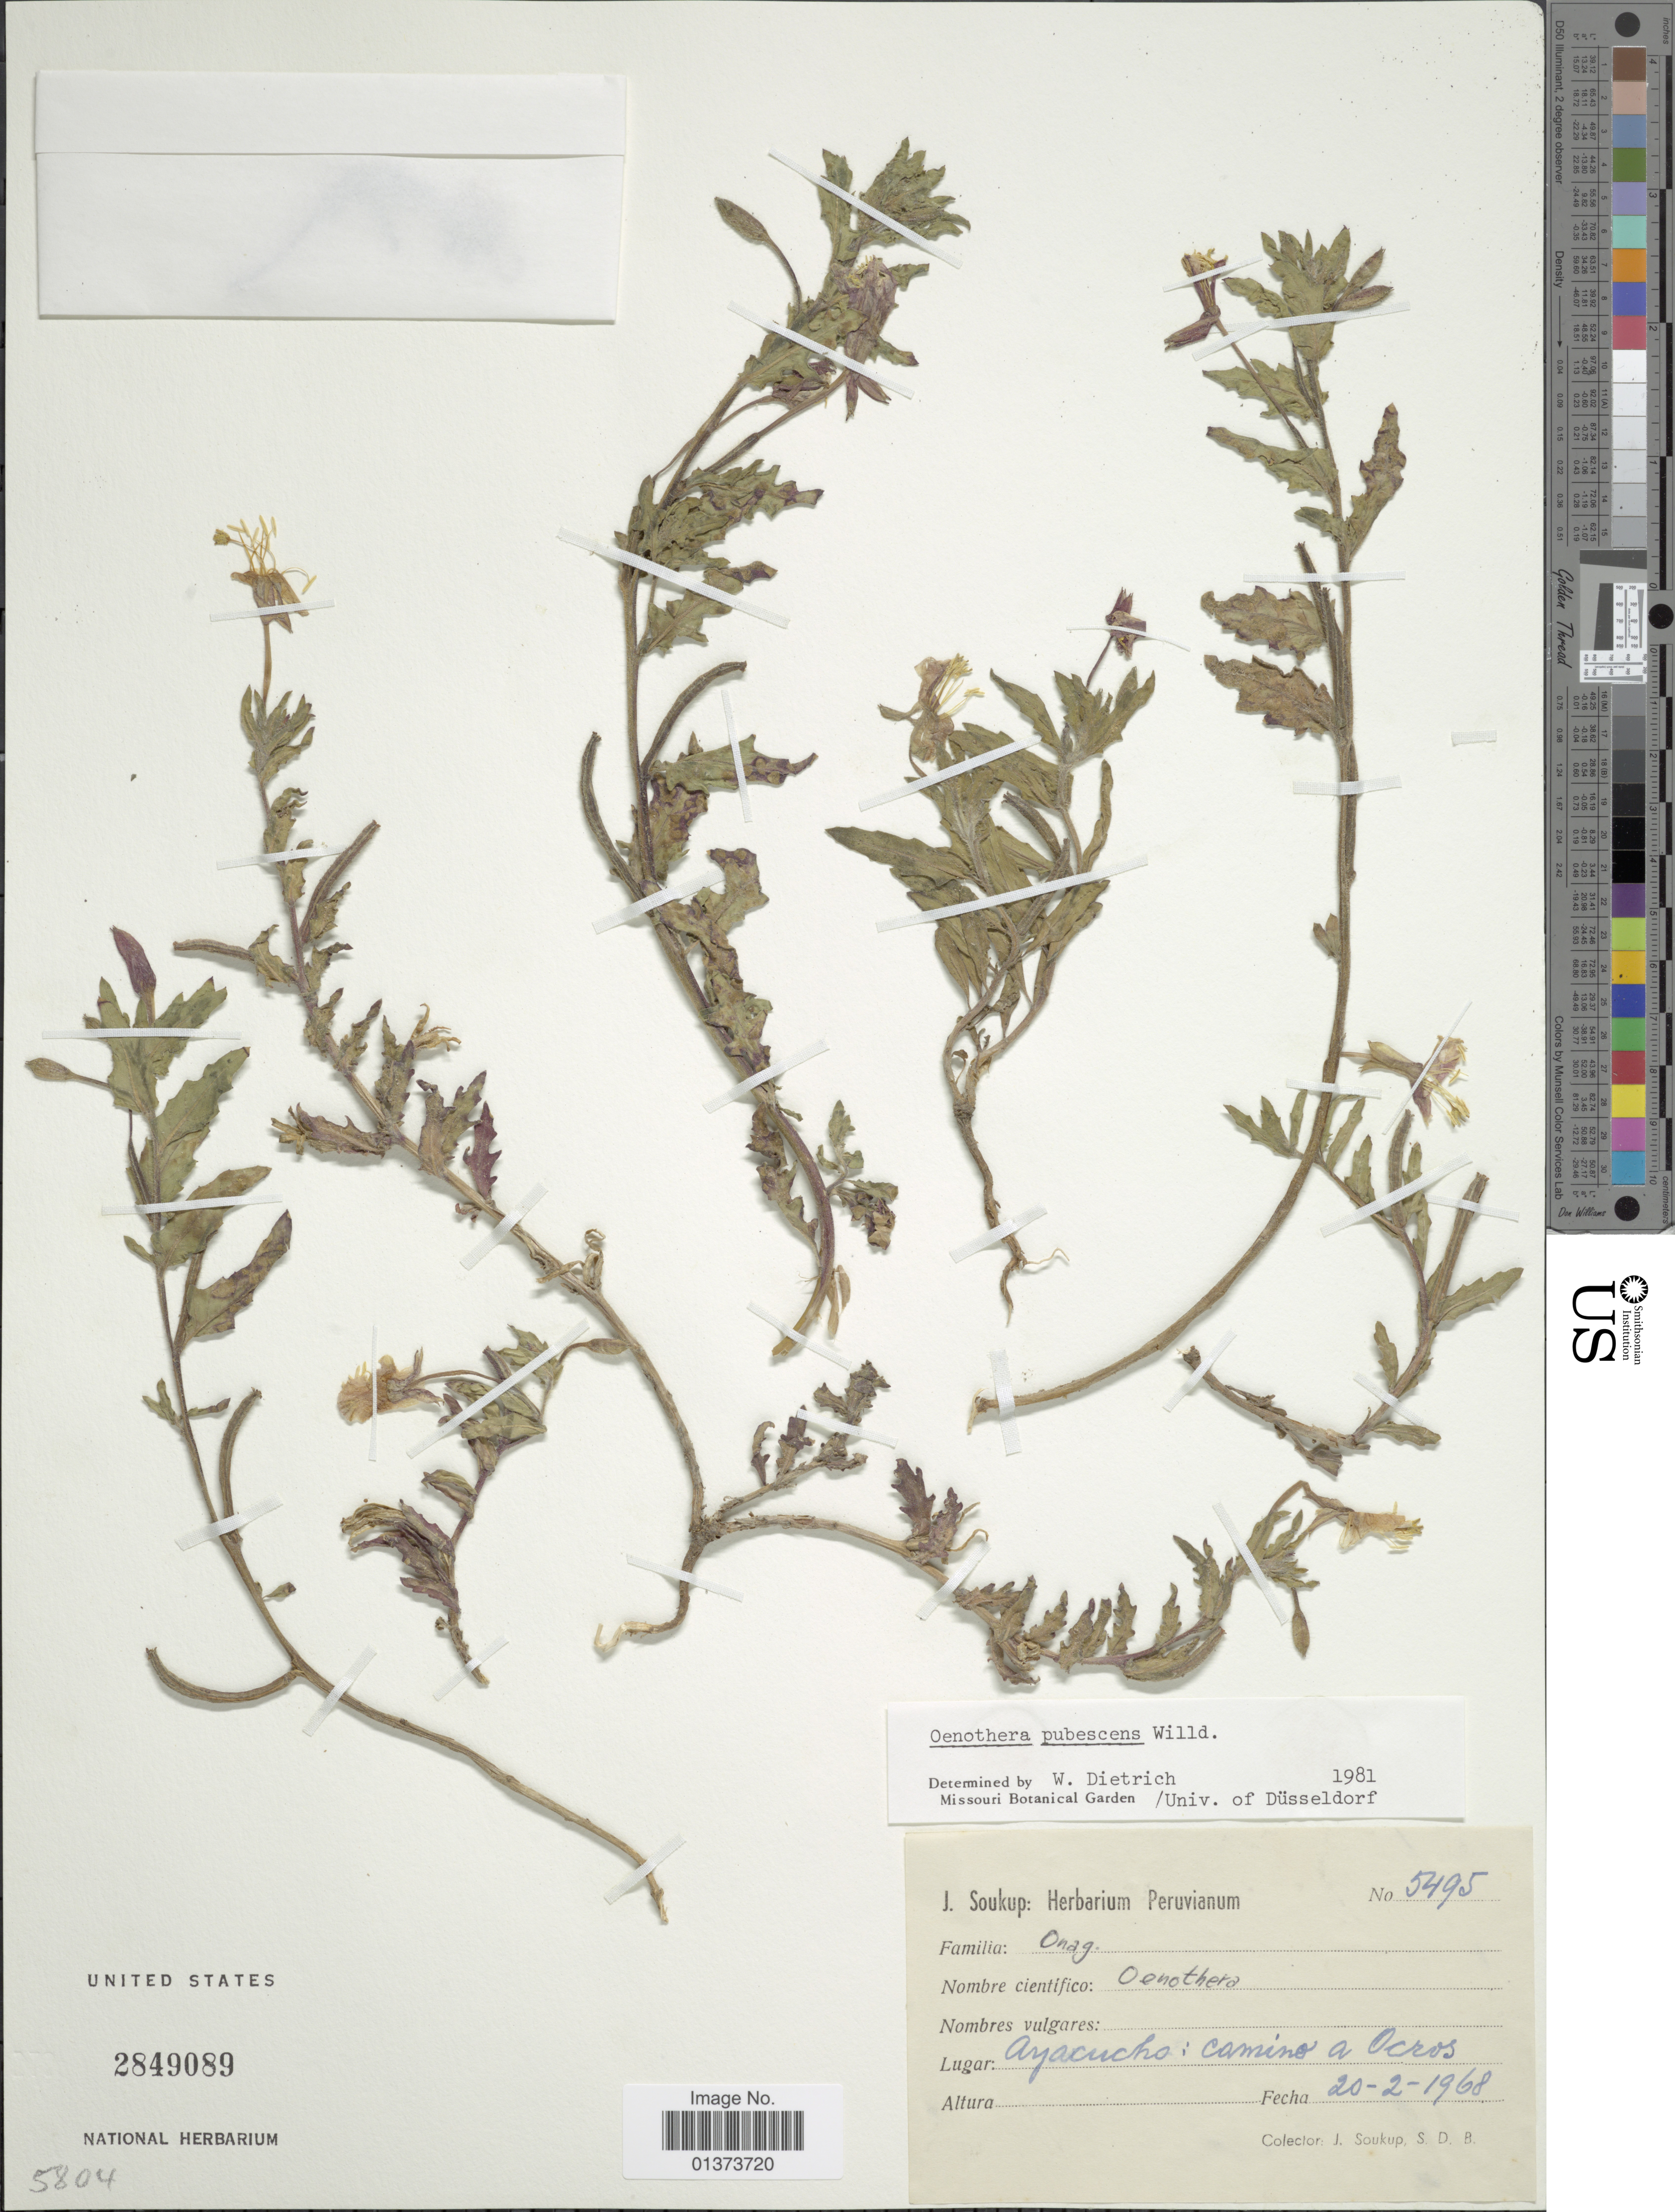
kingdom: Plantae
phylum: Tracheophyta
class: Magnoliopsida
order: Myrtales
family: Onagraceae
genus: Oenothera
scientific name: Oenothera pubescens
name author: Willd. ex Spreng.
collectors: J. Soukup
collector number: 5495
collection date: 1968-02-20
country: Peru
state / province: Ayacucho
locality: Camino a Ocros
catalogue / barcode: US 2849089